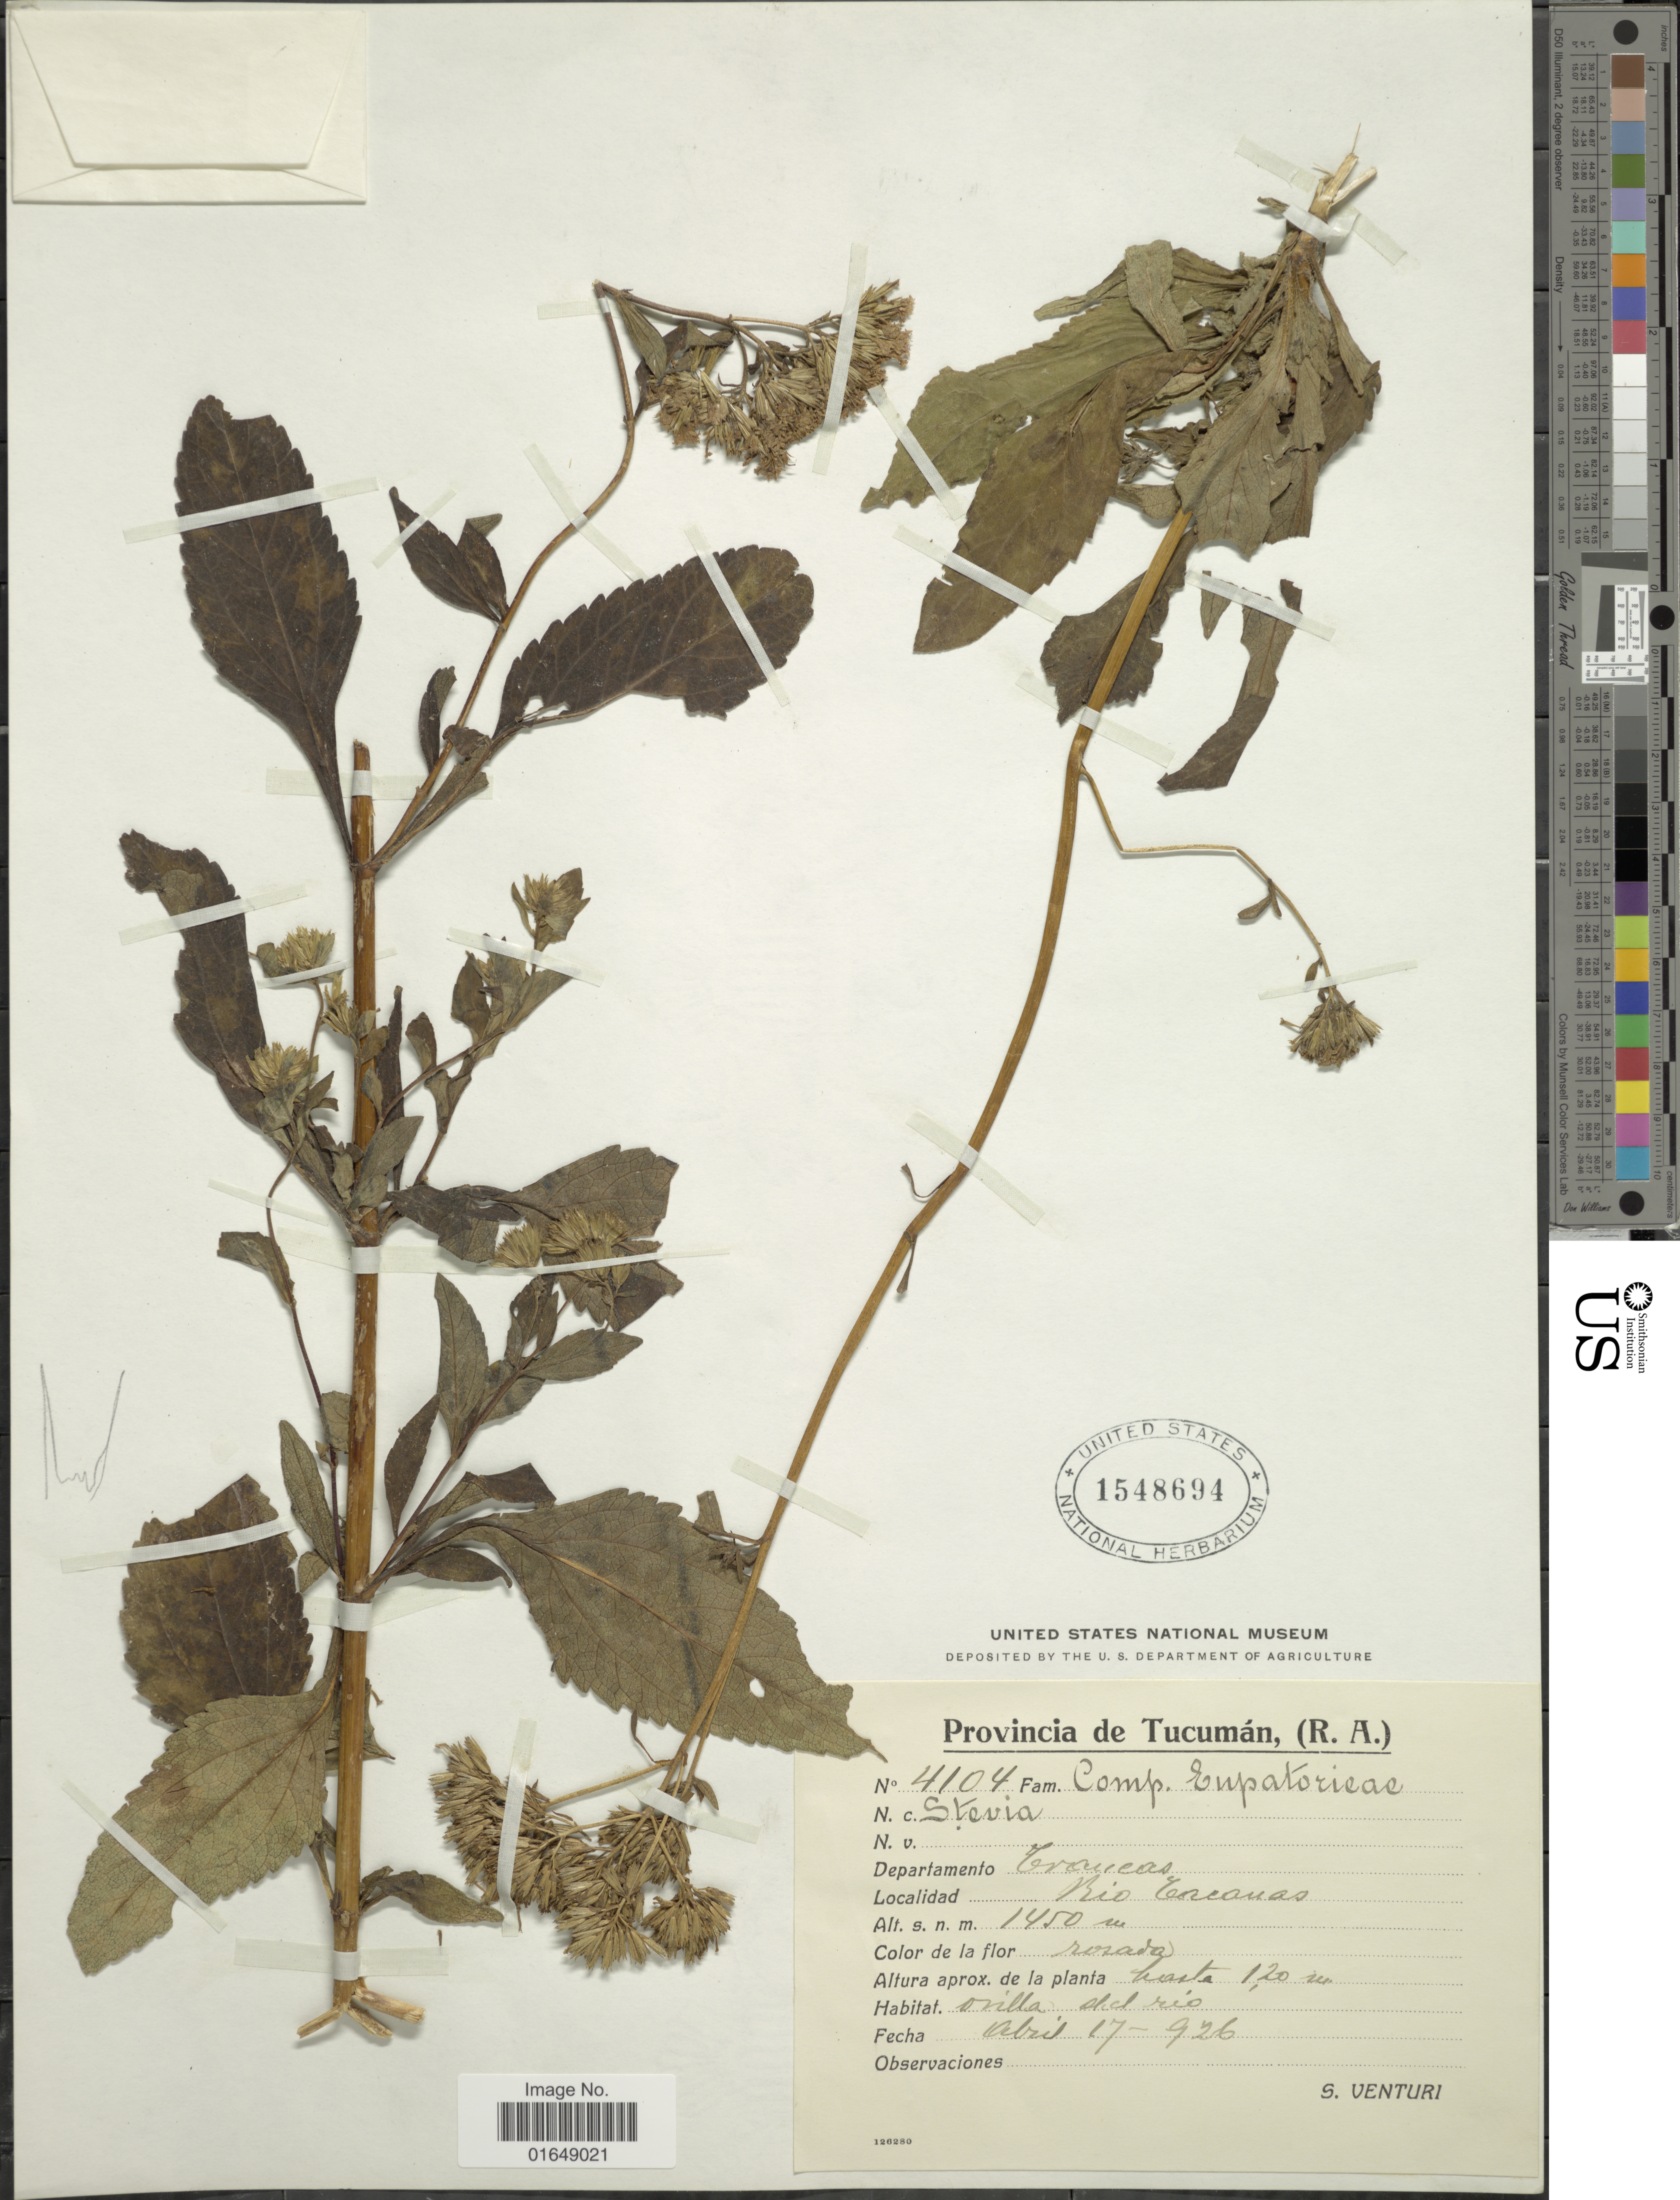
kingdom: Plantae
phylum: Tracheophyta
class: Magnoliopsida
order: Asterales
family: Asteraceae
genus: Stevia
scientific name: Stevia sp.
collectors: S. Venturi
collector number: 4104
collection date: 1926-04-17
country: Argentina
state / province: Tucuman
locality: (R.A.) Departamento Trancas, Rio Trancas.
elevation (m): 1450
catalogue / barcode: US 1548694